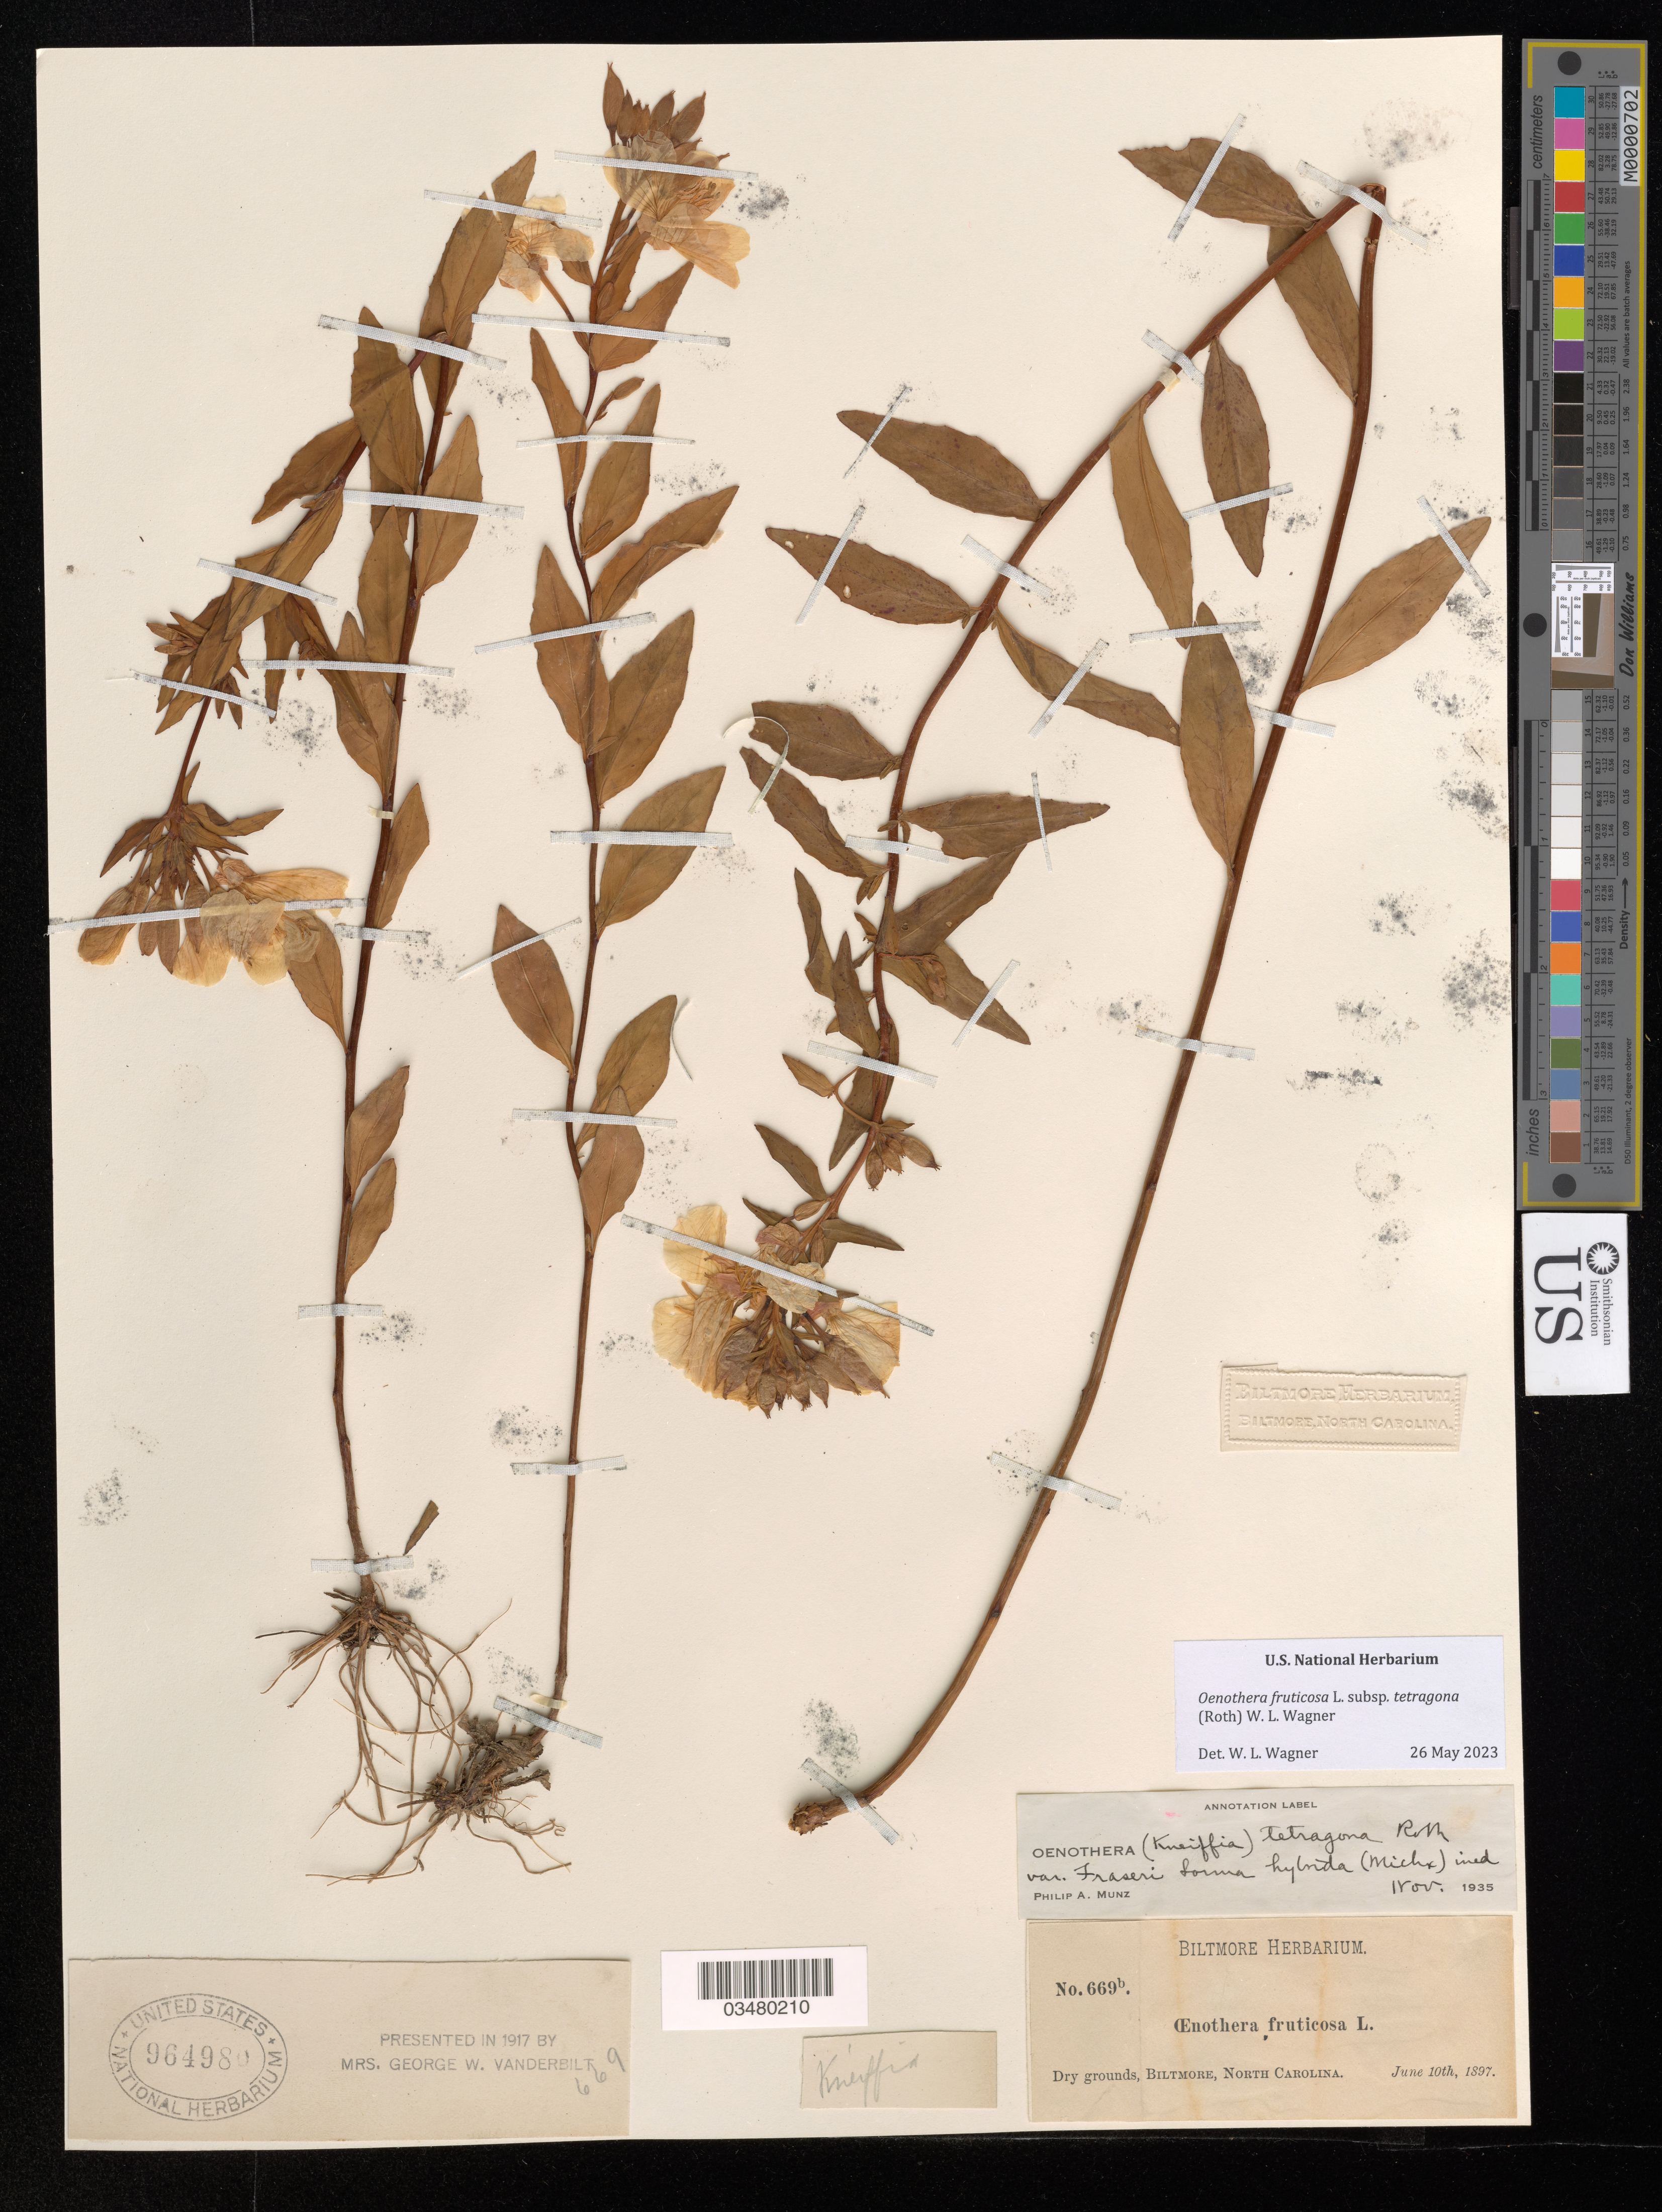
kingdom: Plantae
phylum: Tracheophyta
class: Magnoliopsida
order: Myrtales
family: Onagraceae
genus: Oenothera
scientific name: Oenothera fruticosa subsp. tetragona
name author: (Roth) W.L. Wagner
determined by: Wagner, W. L., (BOT), Smithsonian Institution - National Museum of Natural History (UNITED STATES)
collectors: ex herb. Biltmore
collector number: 669b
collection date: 1897-06-10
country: United States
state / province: North Carolina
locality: Biltmore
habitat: Dry grounds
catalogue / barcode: US 964980